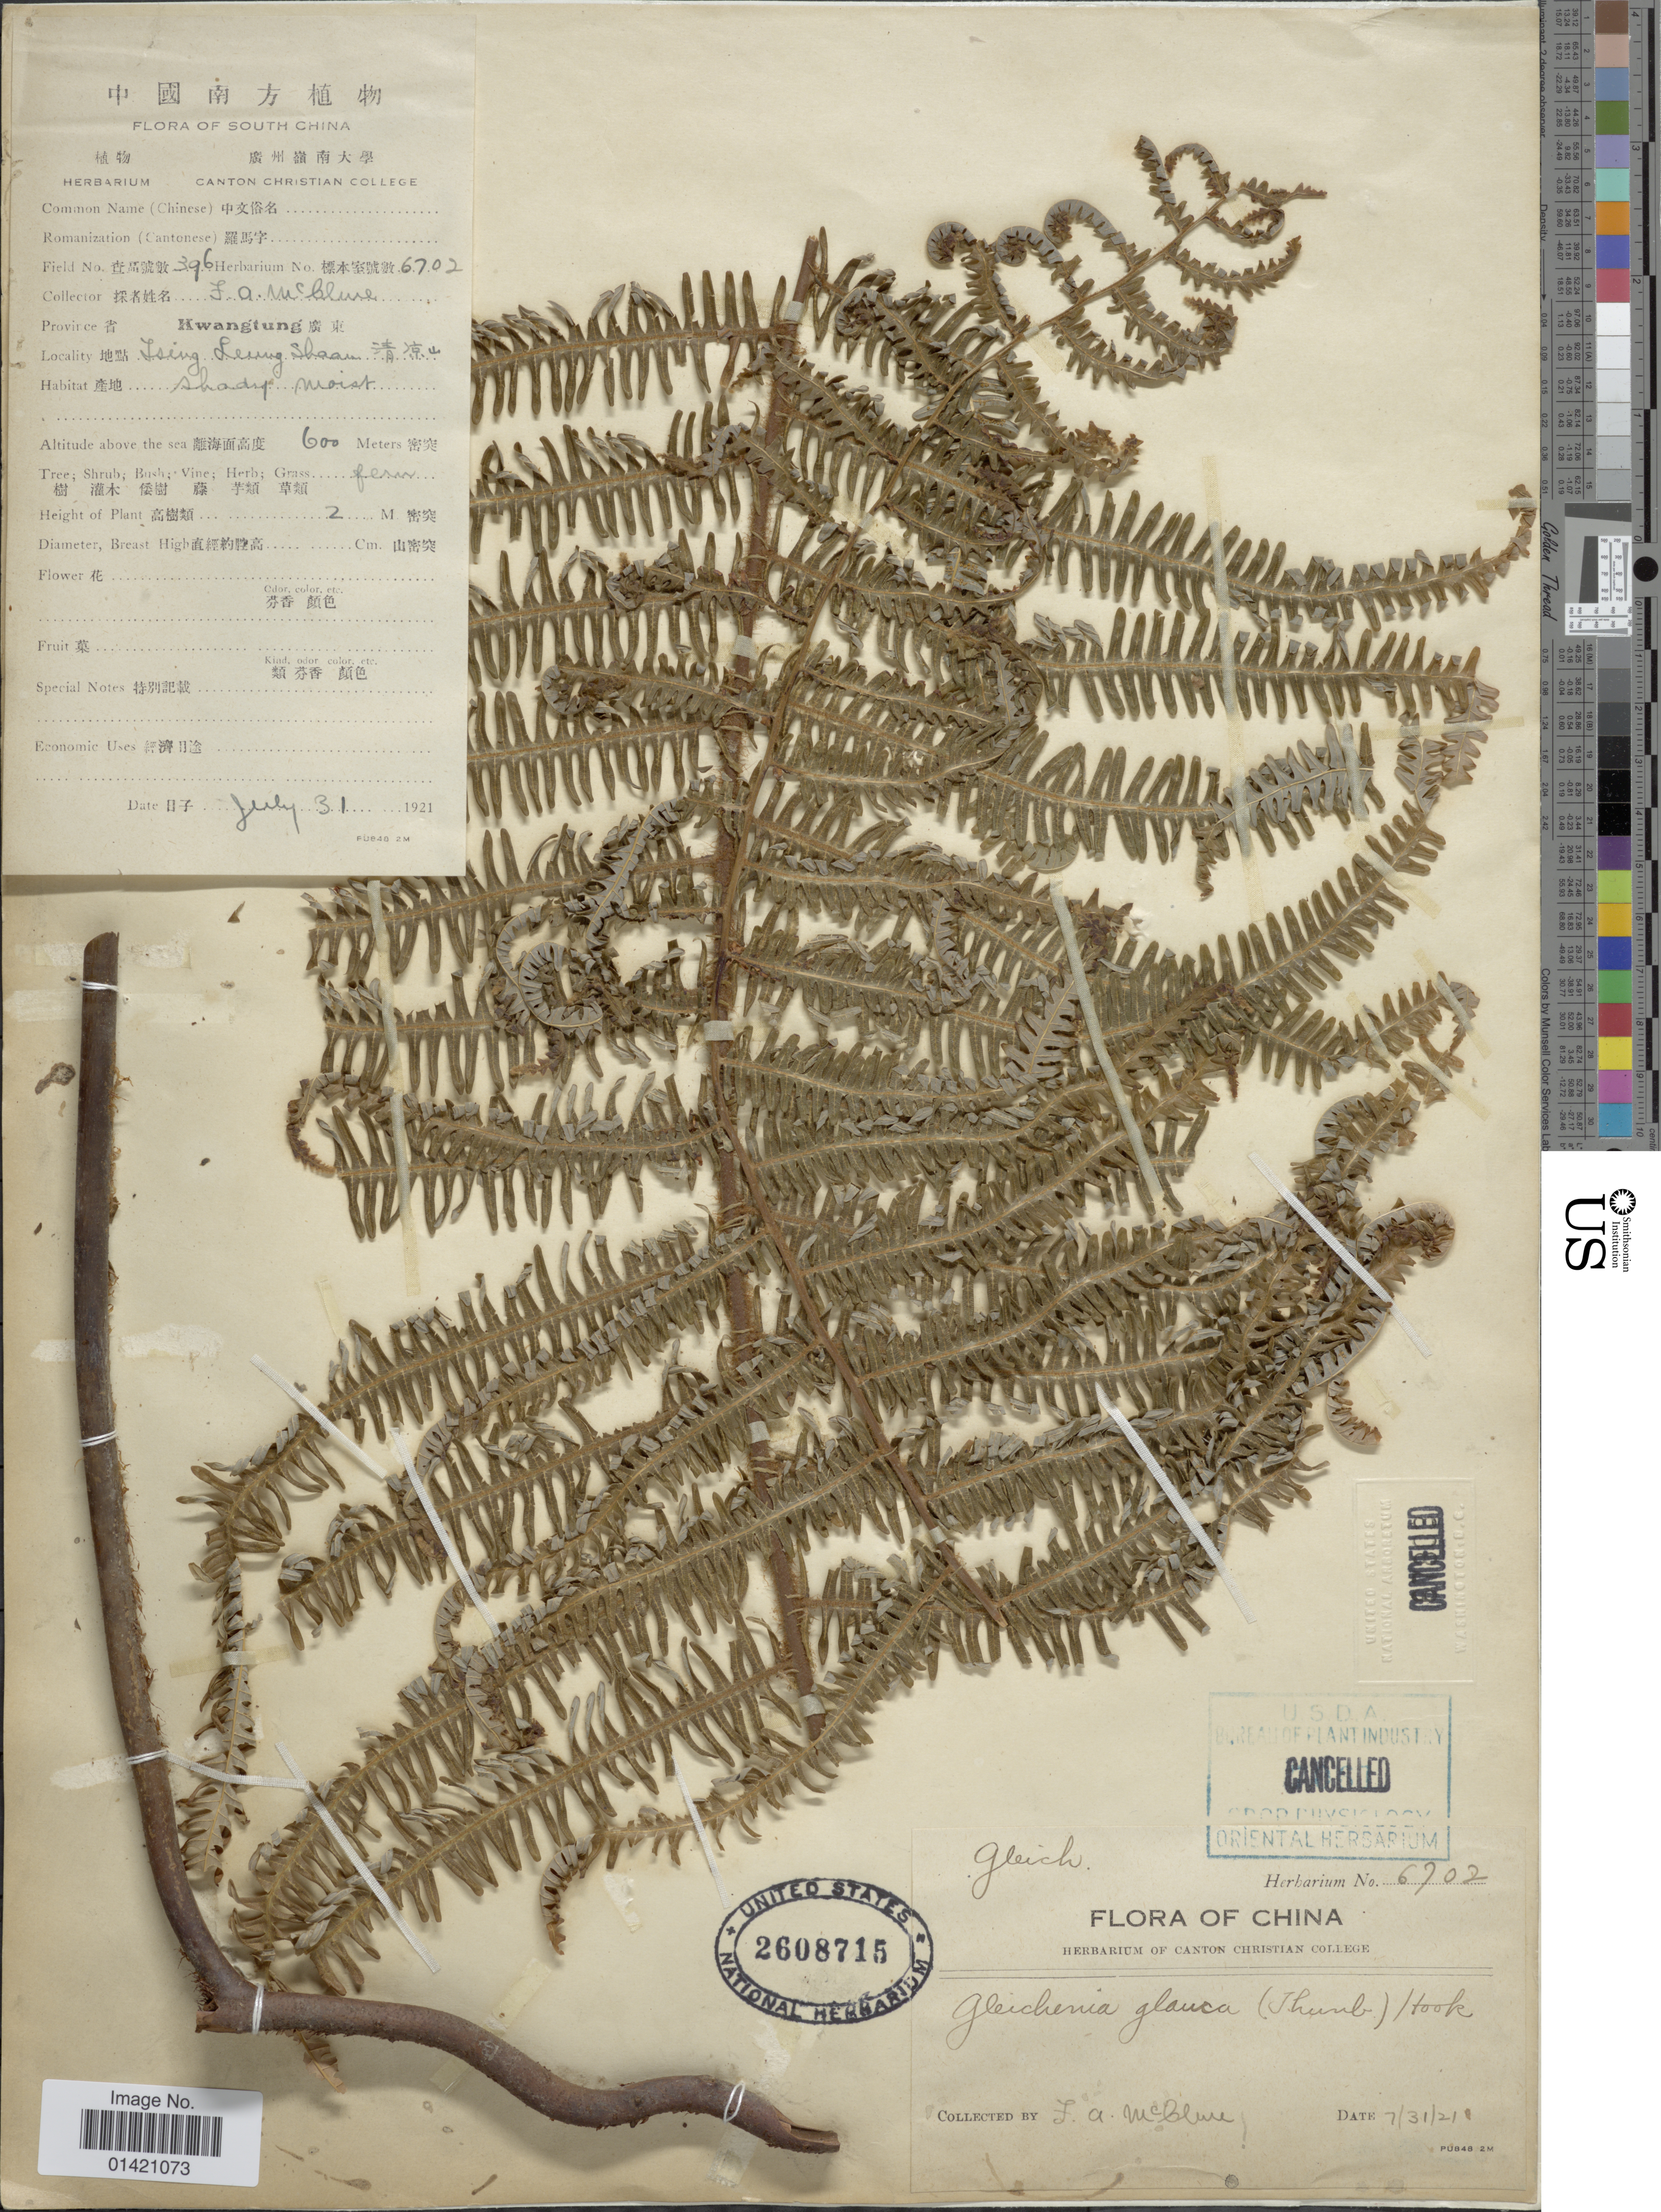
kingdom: Plantae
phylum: Tracheophyta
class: Polypodiopsida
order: Gleicheniales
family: Gleicheniaceae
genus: Diplopterygium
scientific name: Diplopterygium glaucum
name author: (Thunb. ex Houtt.) Nakai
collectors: F. A. McClure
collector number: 6702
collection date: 1921-07-31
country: China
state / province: Guangdong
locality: Province Kwangtung. Tsing Leung Shaan. South China. [interpreted]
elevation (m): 600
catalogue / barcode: US 2608715